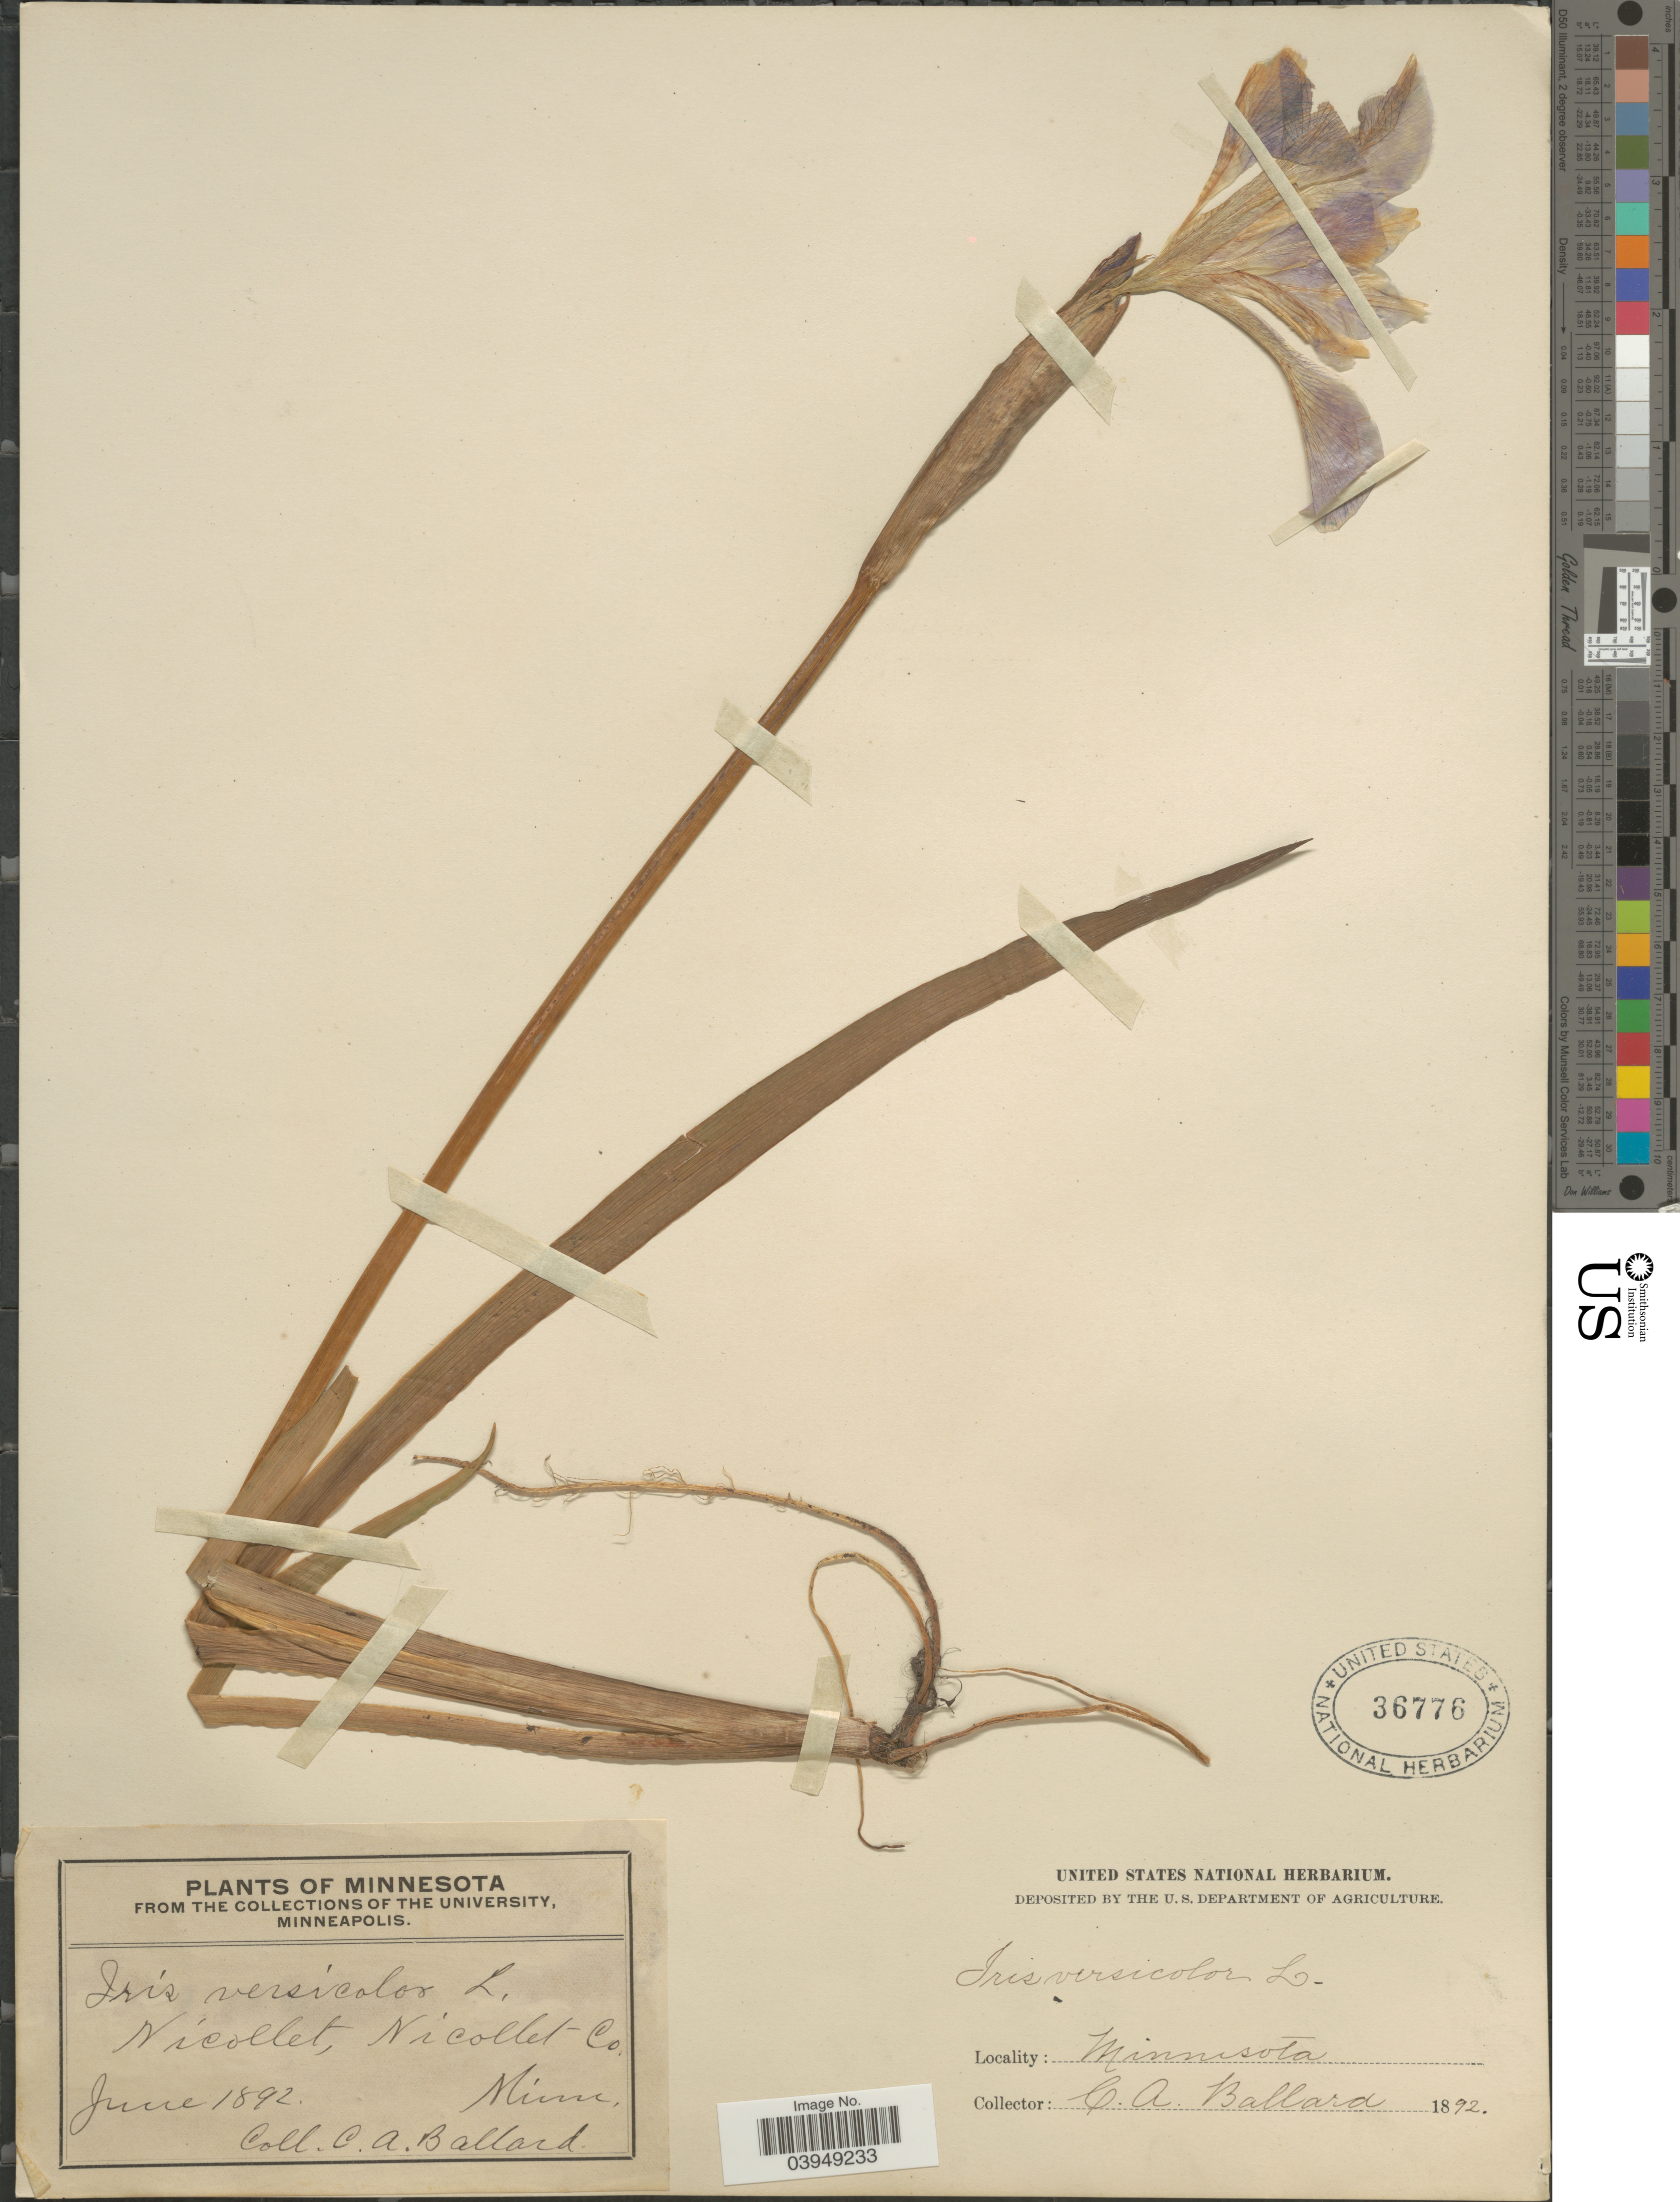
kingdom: Plantae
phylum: Tracheophyta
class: Liliopsida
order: Asparagales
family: Iridaceae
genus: Iris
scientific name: Iris versicolor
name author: L.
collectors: C. A. Ballard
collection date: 1892-06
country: United States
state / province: Minnesota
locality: Nicollet, Nicollet Co.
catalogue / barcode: US 36776